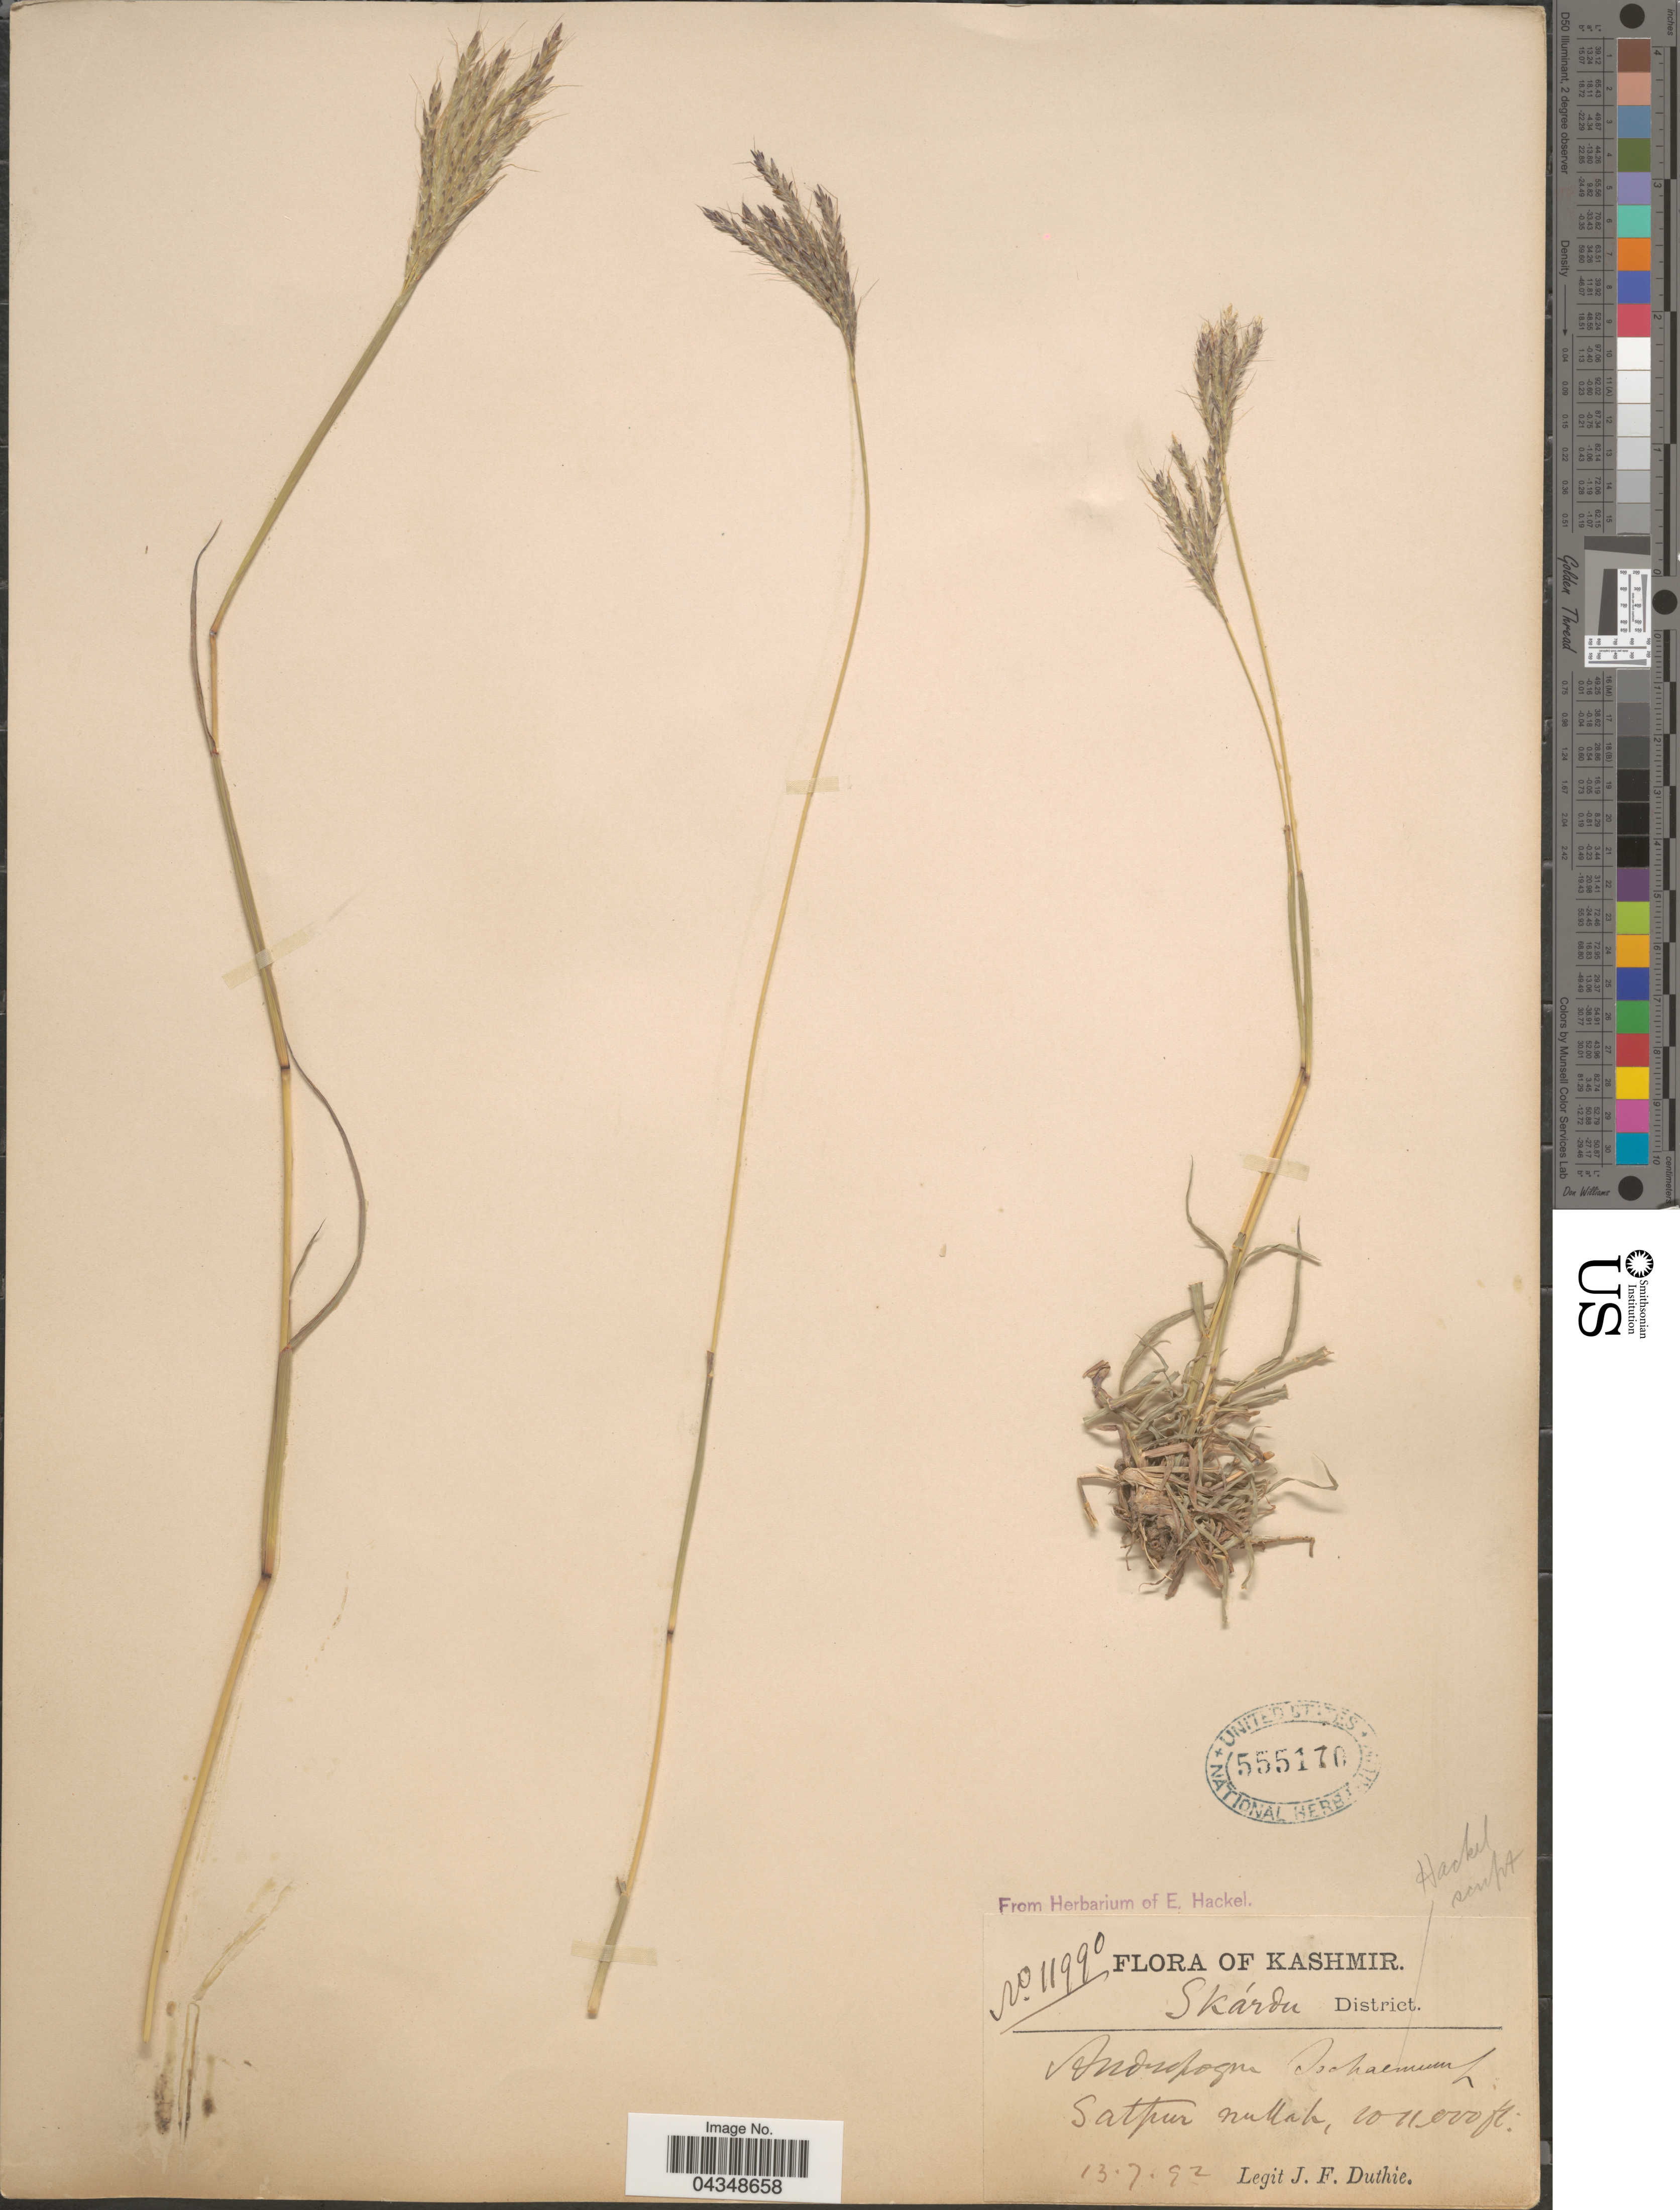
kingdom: Plantae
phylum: Tracheophyta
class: Liliopsida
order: Poales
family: Poaceae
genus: Bothriochloa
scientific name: Bothriochloa ischaemum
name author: (L.) Keng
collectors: J. F. Duthie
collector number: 11990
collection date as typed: Transcribed d/m/y: 13/7/92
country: Pakistan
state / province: Gilgit-Baltistan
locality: Kashmir. Skárdu District. Satpur nullah.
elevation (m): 3048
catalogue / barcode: US 555170